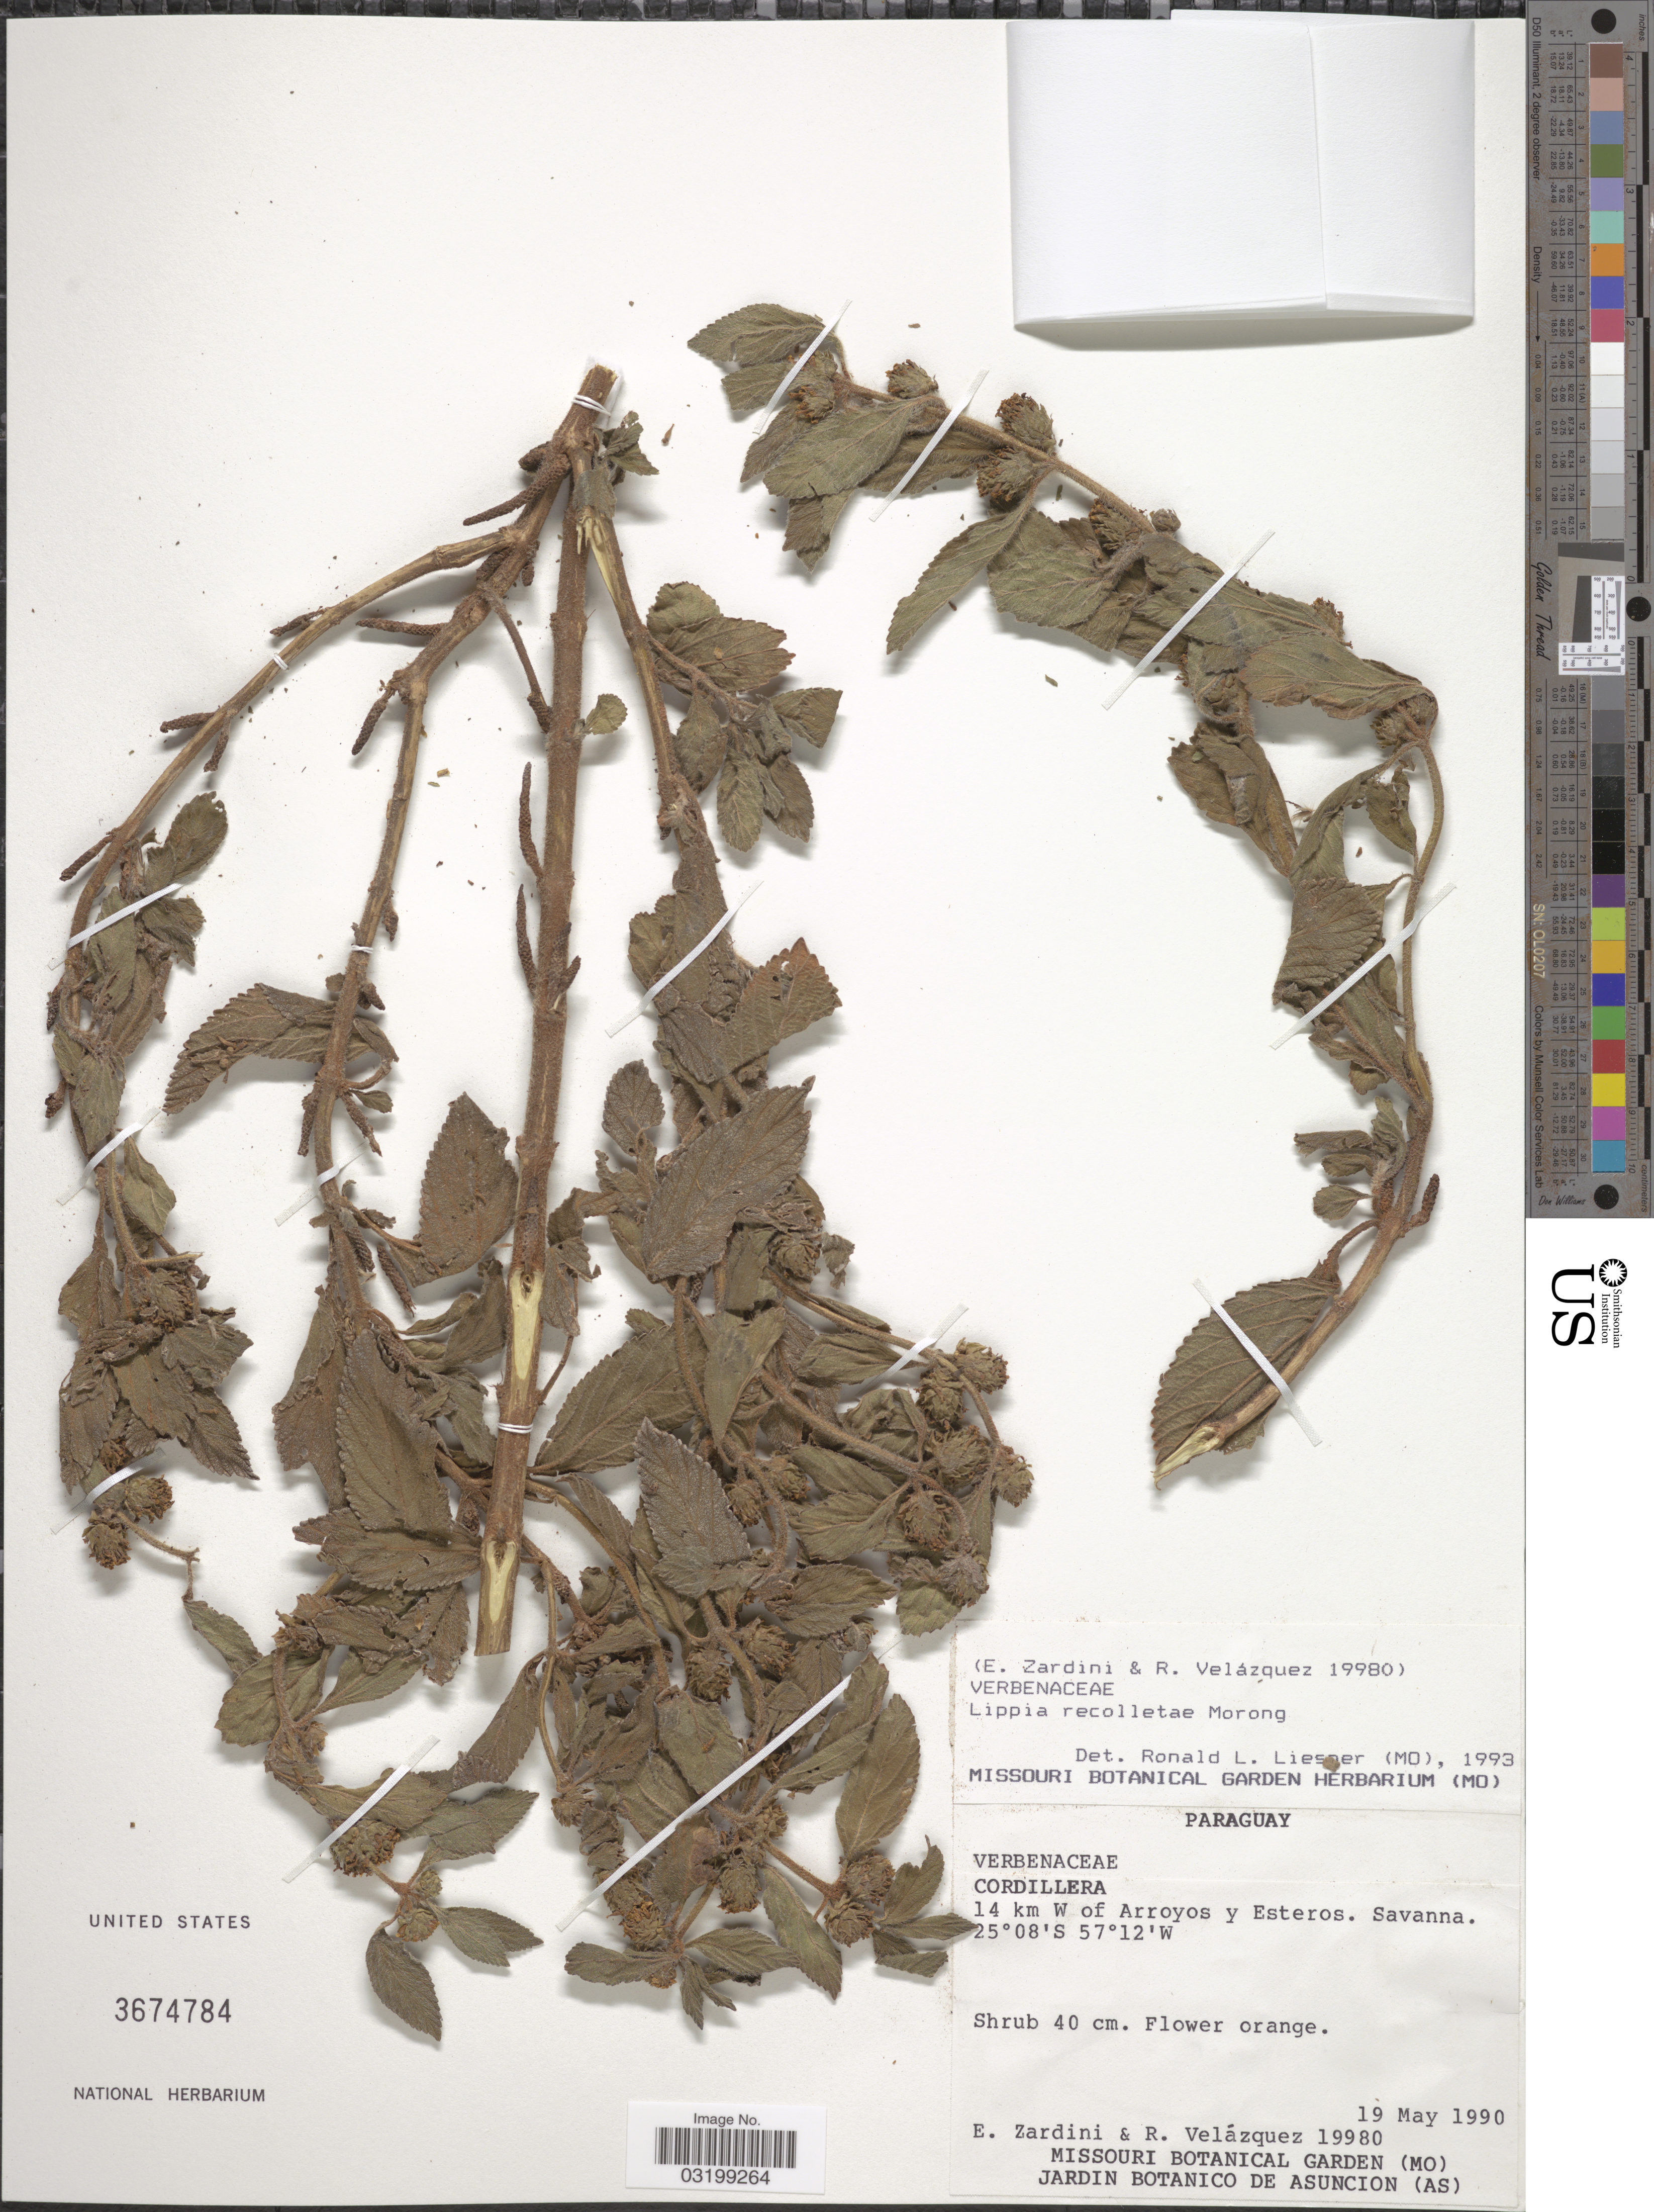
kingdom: Plantae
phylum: Tracheophyta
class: Magnoliopsida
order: Lamiales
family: Verbenaceae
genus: Lippia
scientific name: Lippia recolletae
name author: Morong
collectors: E. Zardini & R. Velázquez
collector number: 19980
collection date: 1990-05-19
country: Paraguay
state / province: Cordillera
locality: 14 km W of Arroyos y Esteros.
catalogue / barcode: US 3674784